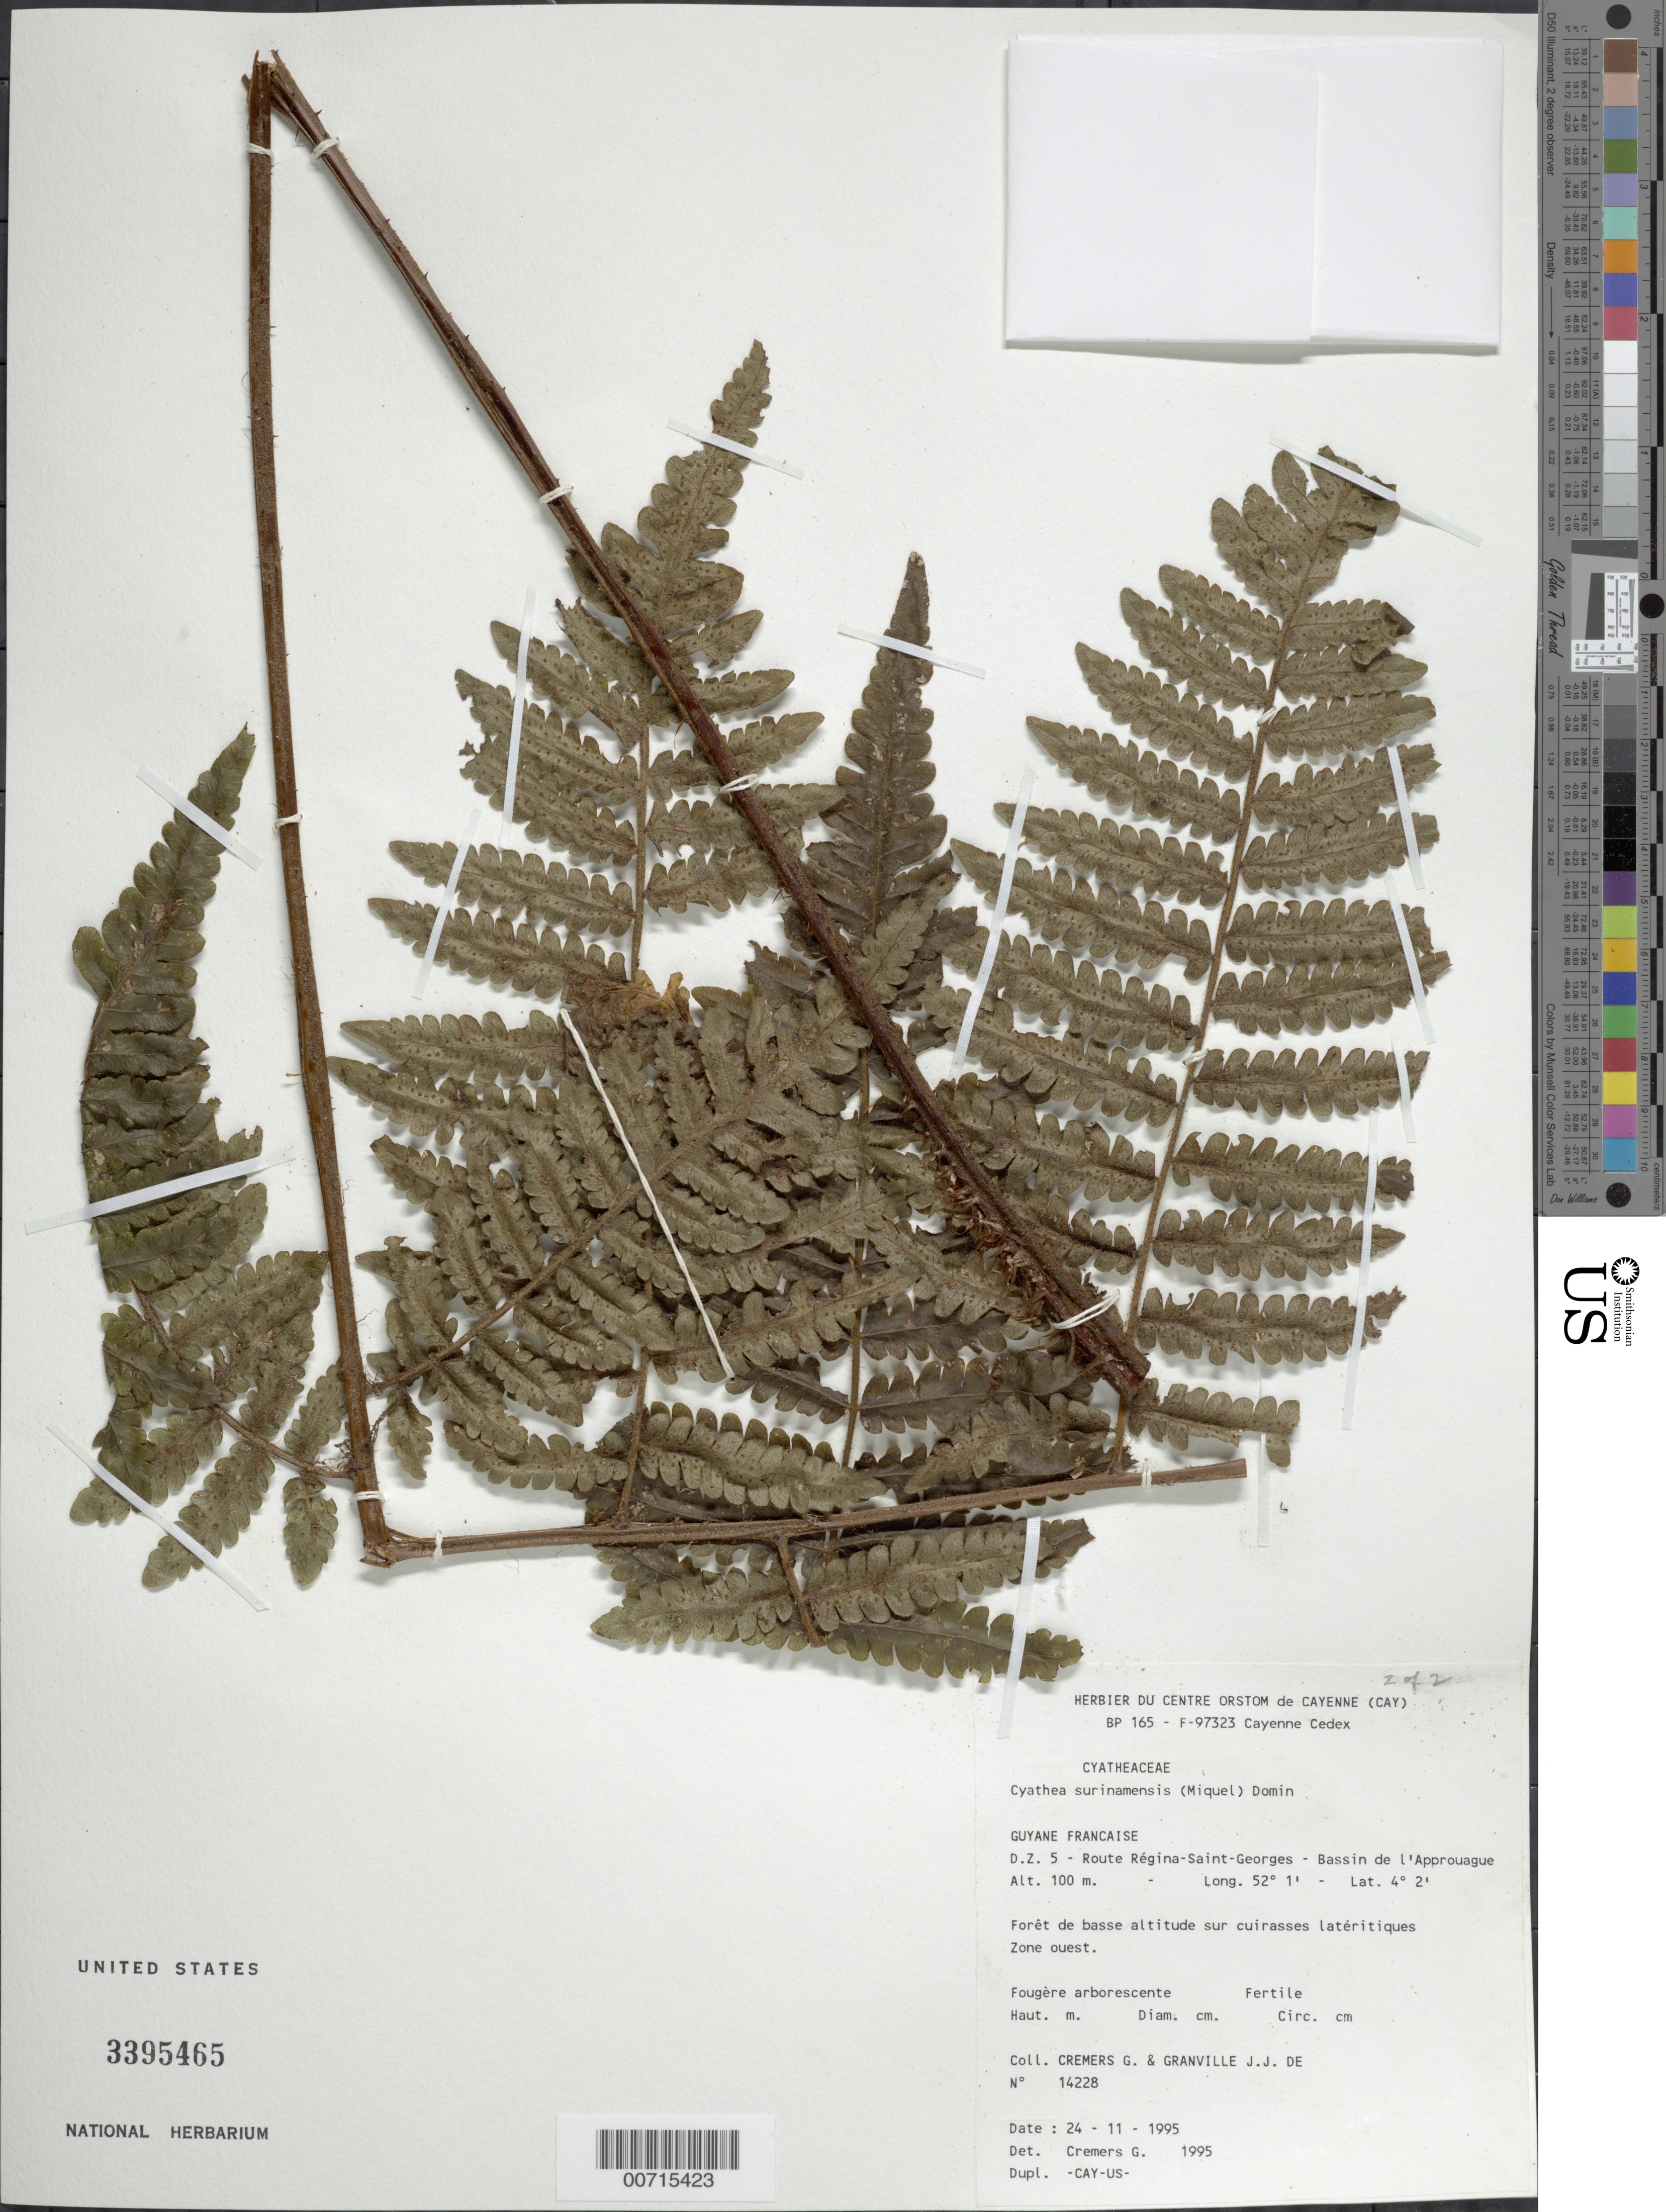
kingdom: Plantae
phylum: Tracheophyta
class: Polypodiopsida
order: Cyatheales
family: Cyatheaceae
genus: Cyathea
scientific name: Cyathea surinamensis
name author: (Miq.) Domin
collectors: G. Cremers & J.-J. de Granville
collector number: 14228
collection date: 1995-11-24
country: French Guiana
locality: Guyane Francaise, D.Z. 5- Route Regina-Saint-Georges-Bassin de l'Approuague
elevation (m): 100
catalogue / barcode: US 3395465